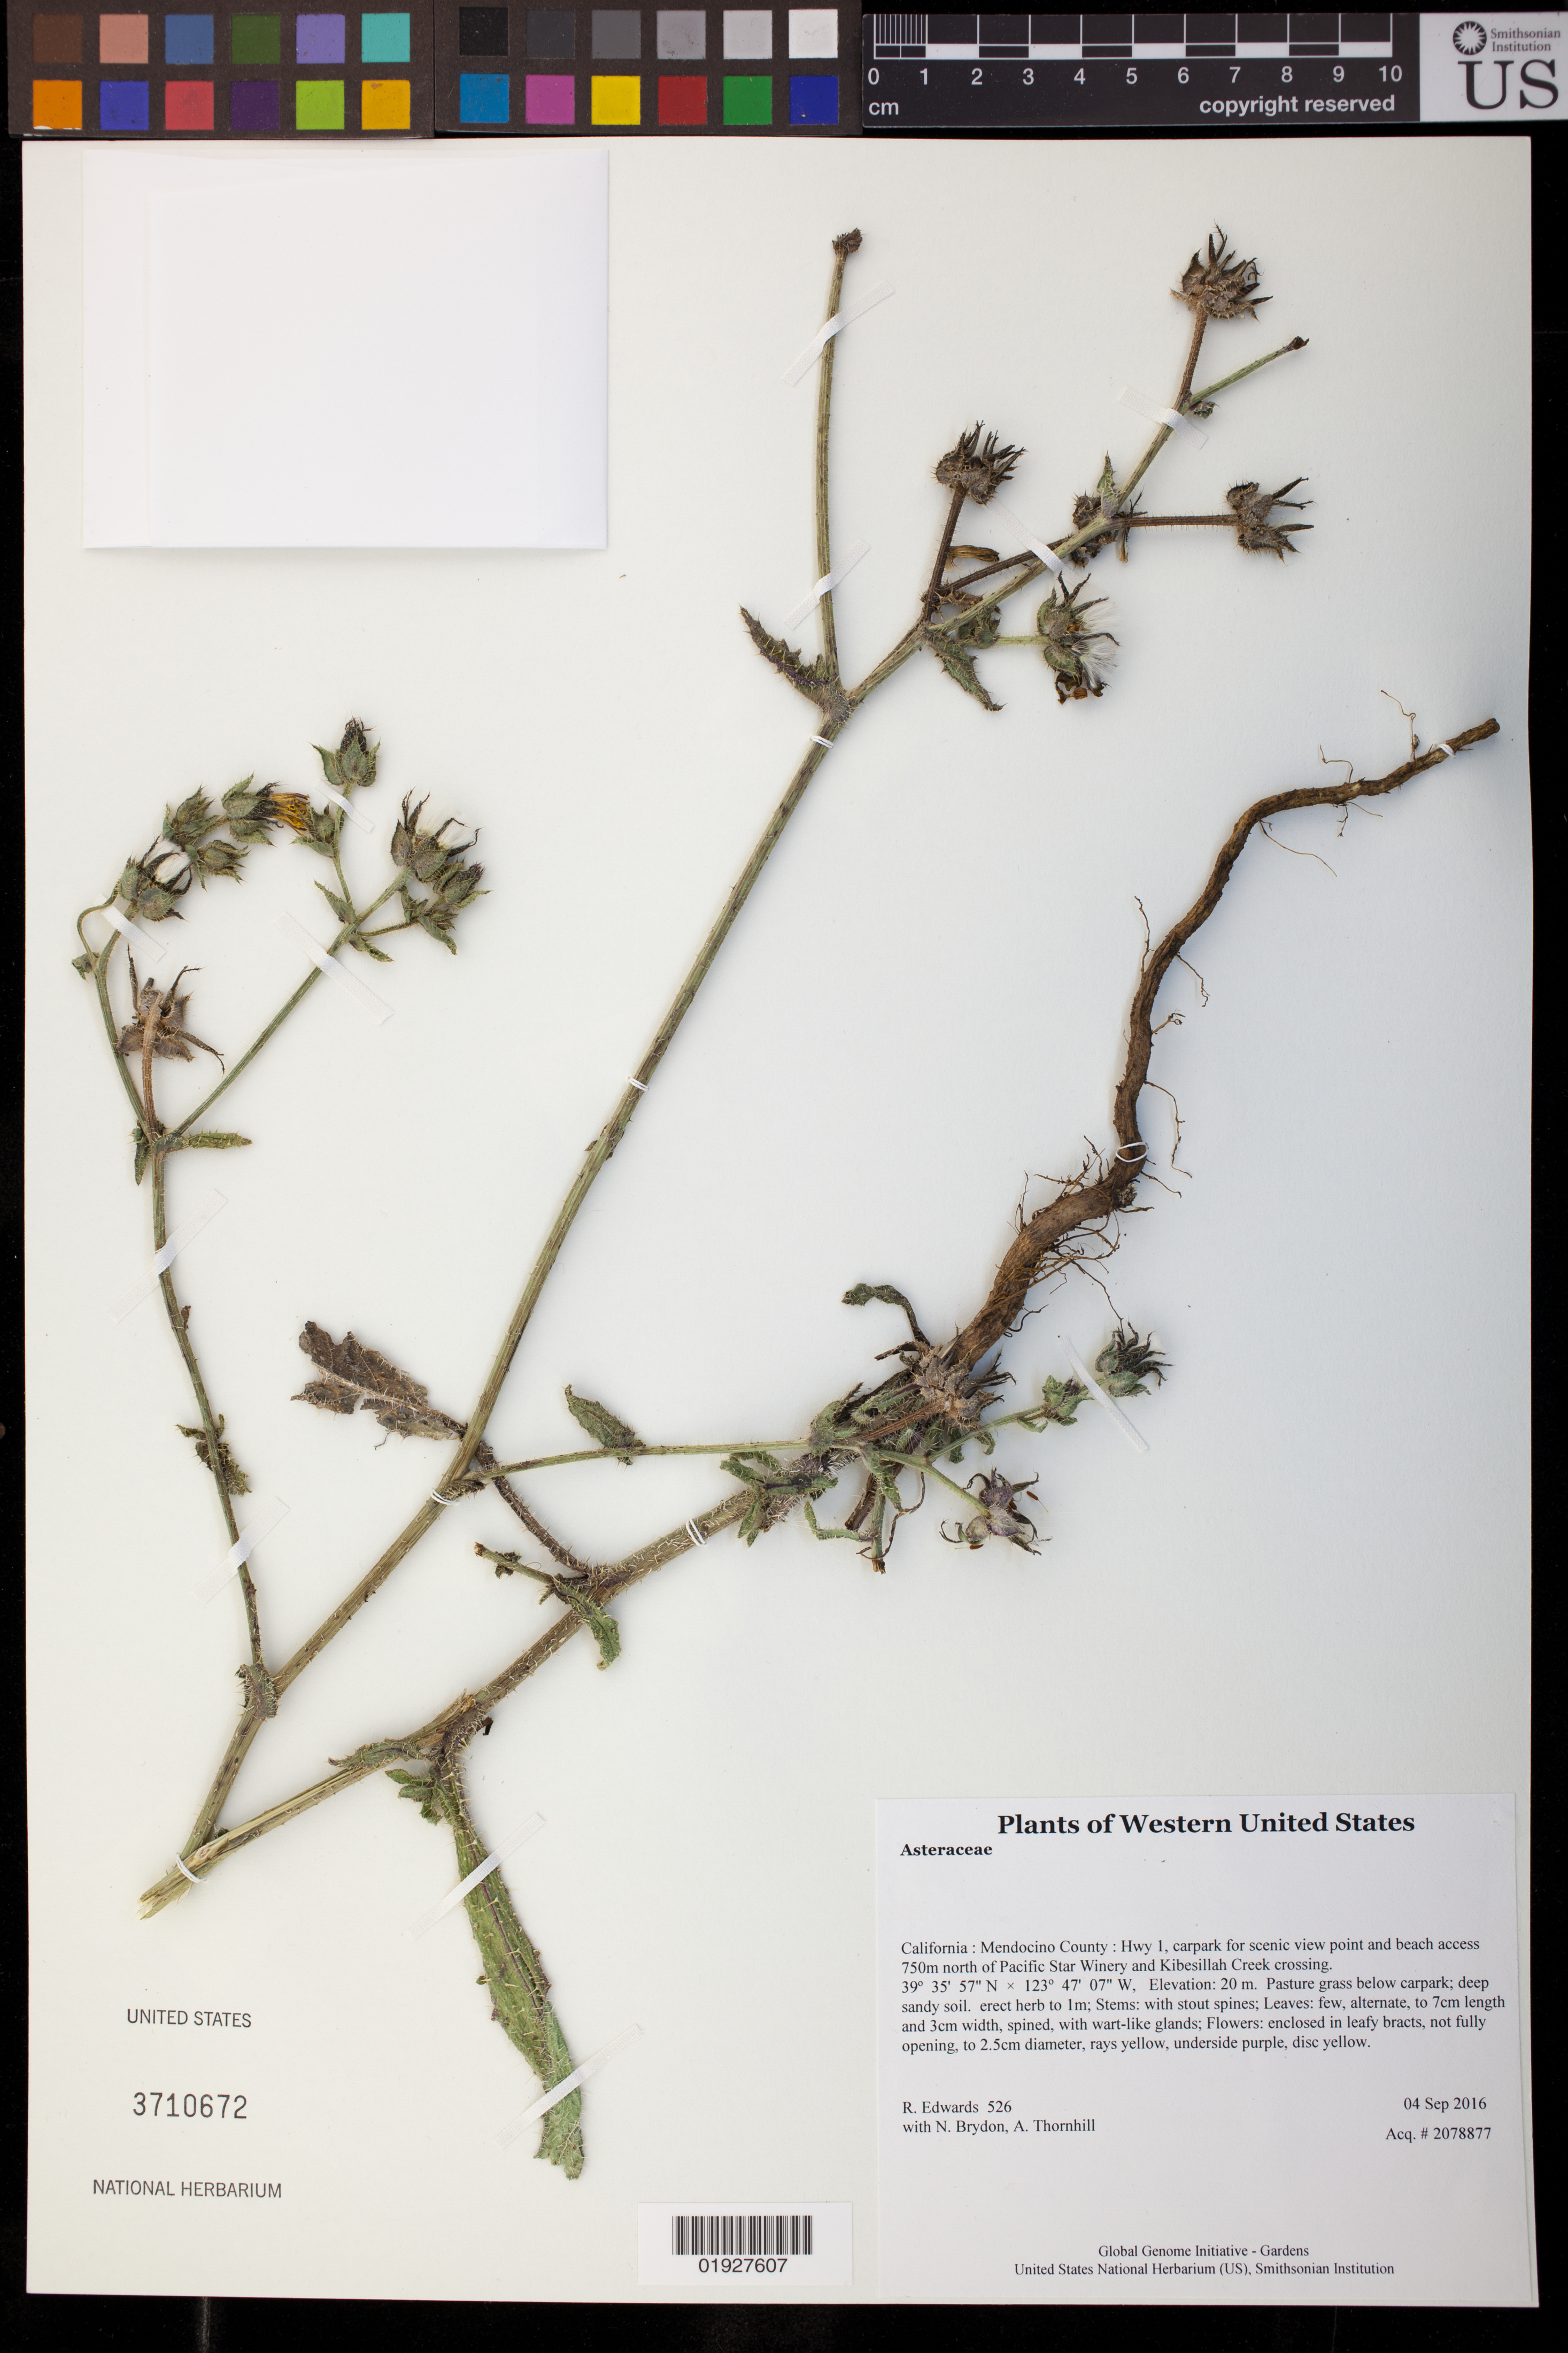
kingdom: Plantae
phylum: Tracheophyta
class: Magnoliopsida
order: Asterales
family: Asteraceae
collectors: N. Brydon & A. Thornhill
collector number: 526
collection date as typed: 4 September 2016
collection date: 2016-09-04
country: United States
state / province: California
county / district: Mendocino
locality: Hwy 1, carpark for scenic view point and beach access 750m north of Pacific Star Winery and Kibesillah Creek crossing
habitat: Pasture grass below carpark; deep sandy soil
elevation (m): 20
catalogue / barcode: US 3710672